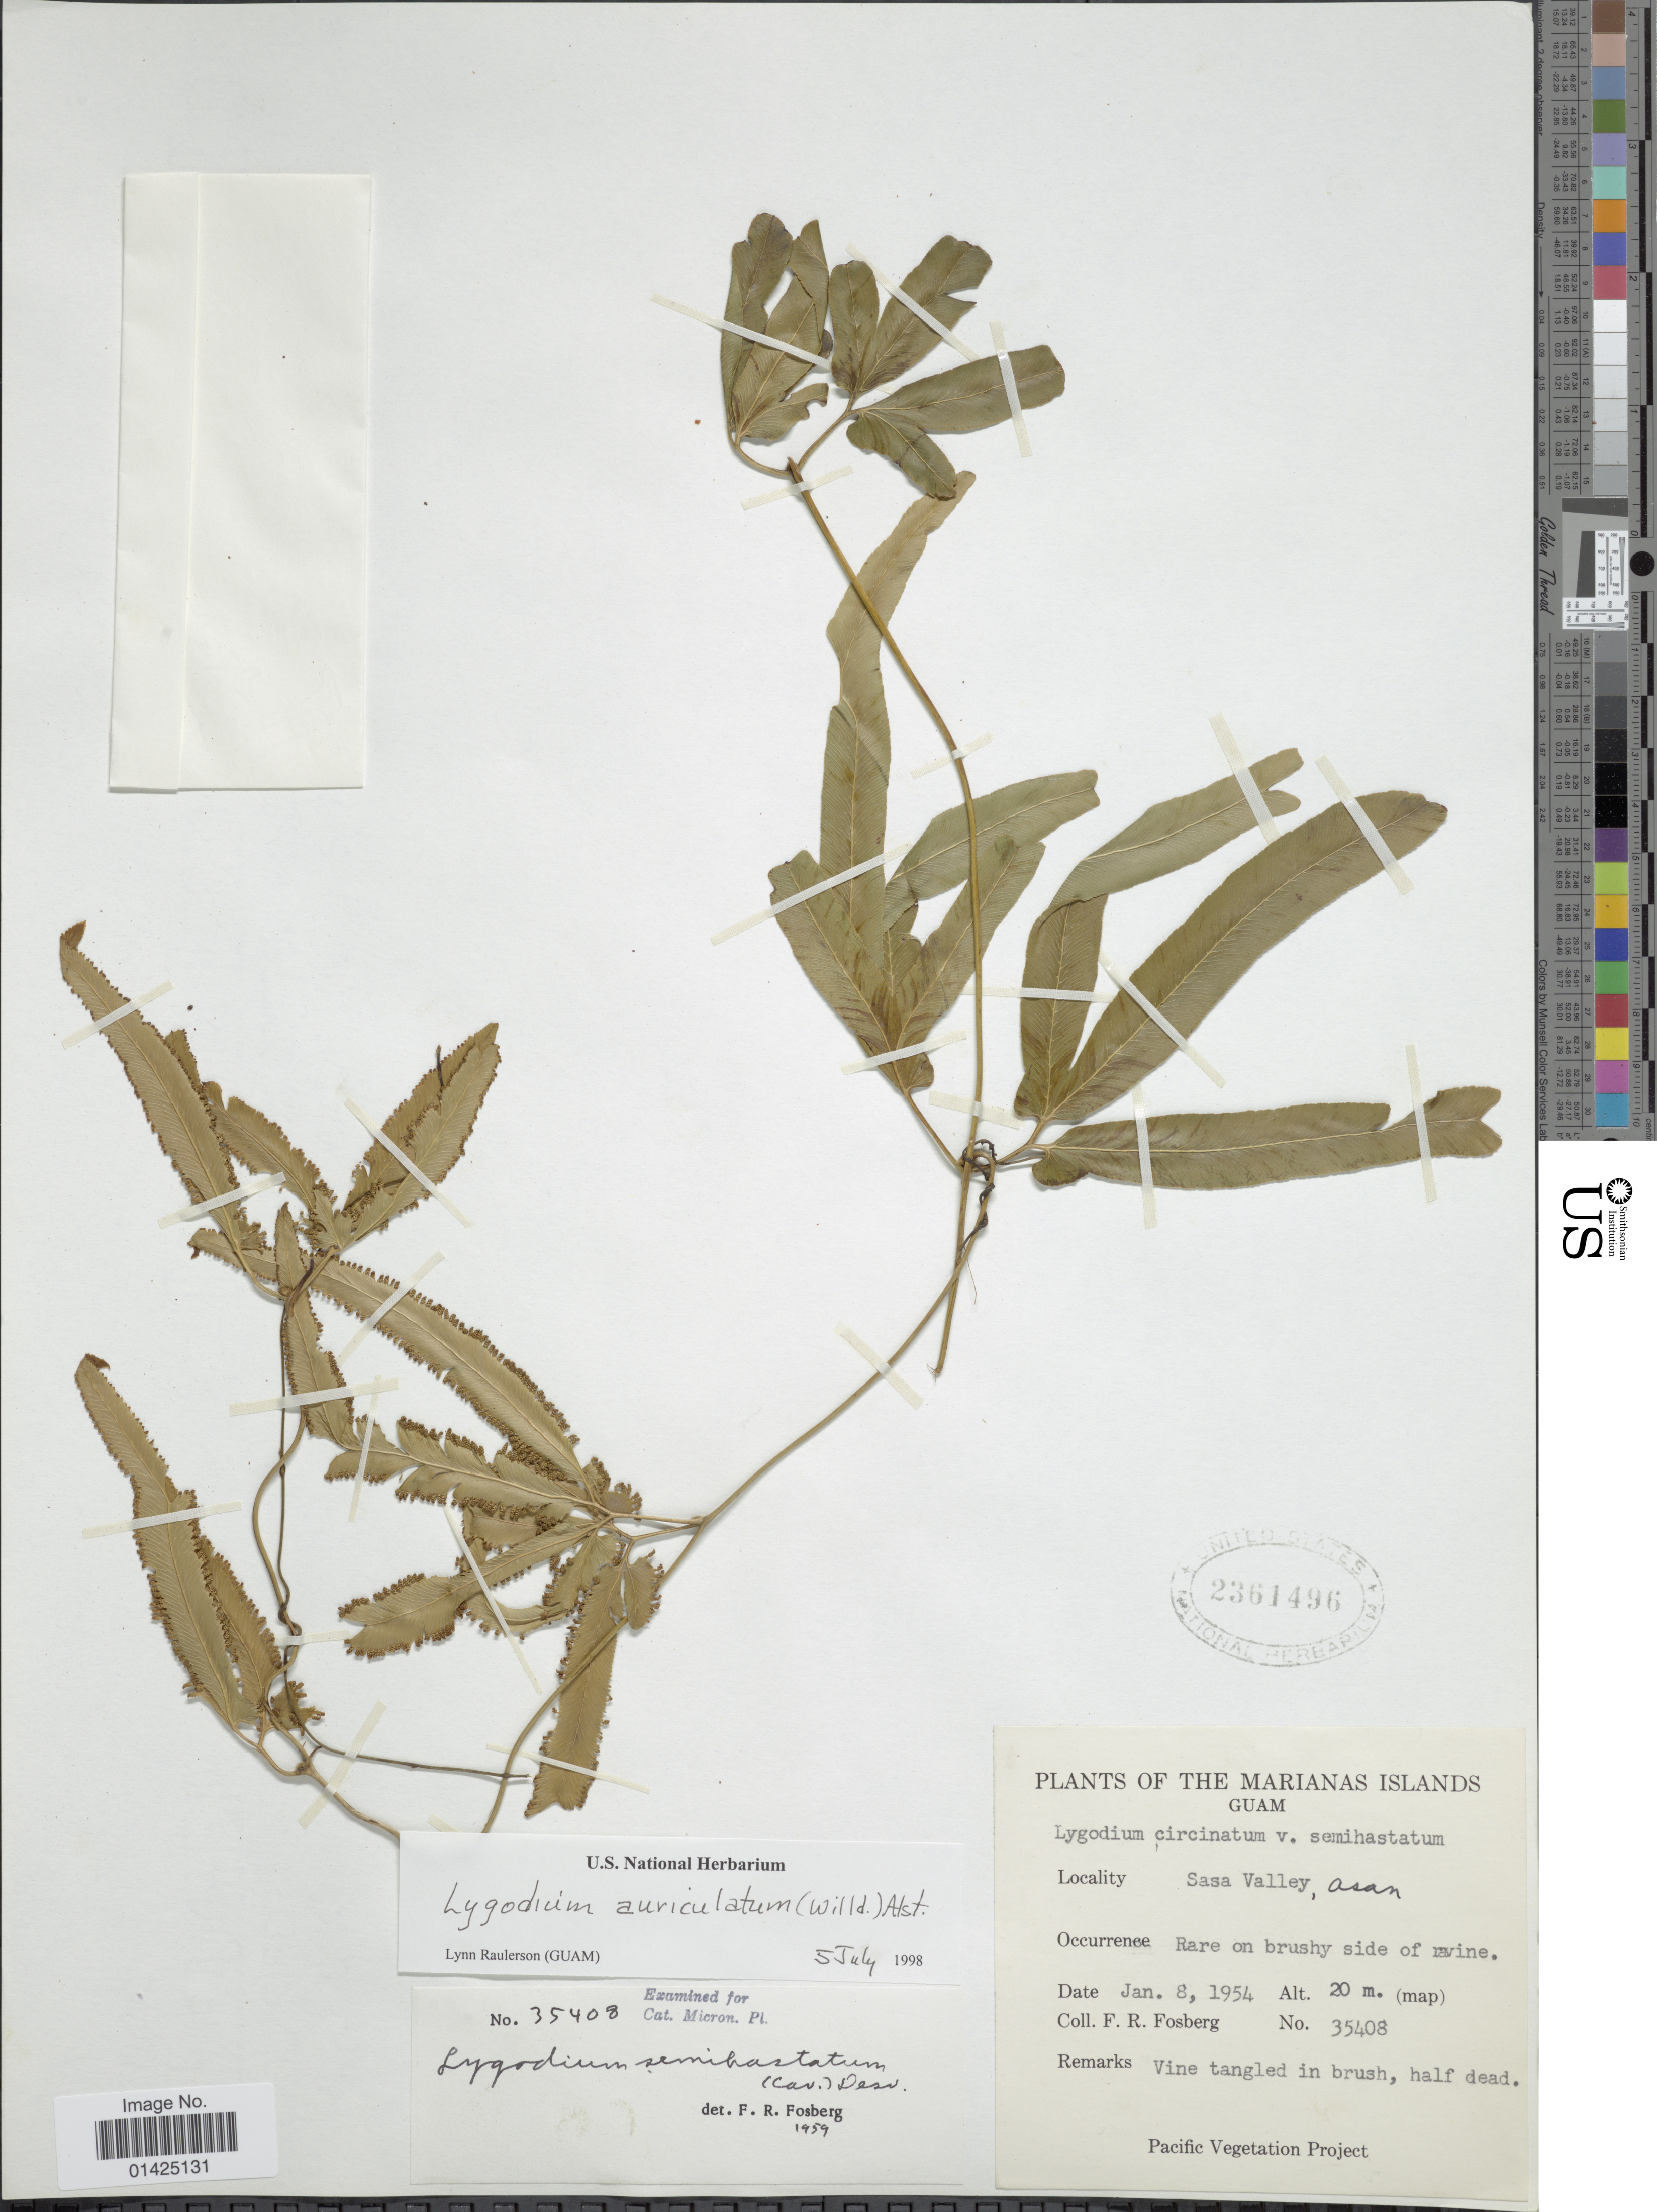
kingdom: Plantae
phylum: Tracheophyta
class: Polypodiopsida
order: Schizaeales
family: Lygodiaceae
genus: Lygodium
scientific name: Lygodium auriculatum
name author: (Willd.) Alston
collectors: F. R. Fosberg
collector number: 35408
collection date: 1954-01-08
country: Guam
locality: Sasa Valley, asan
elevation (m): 20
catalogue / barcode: US 2361496